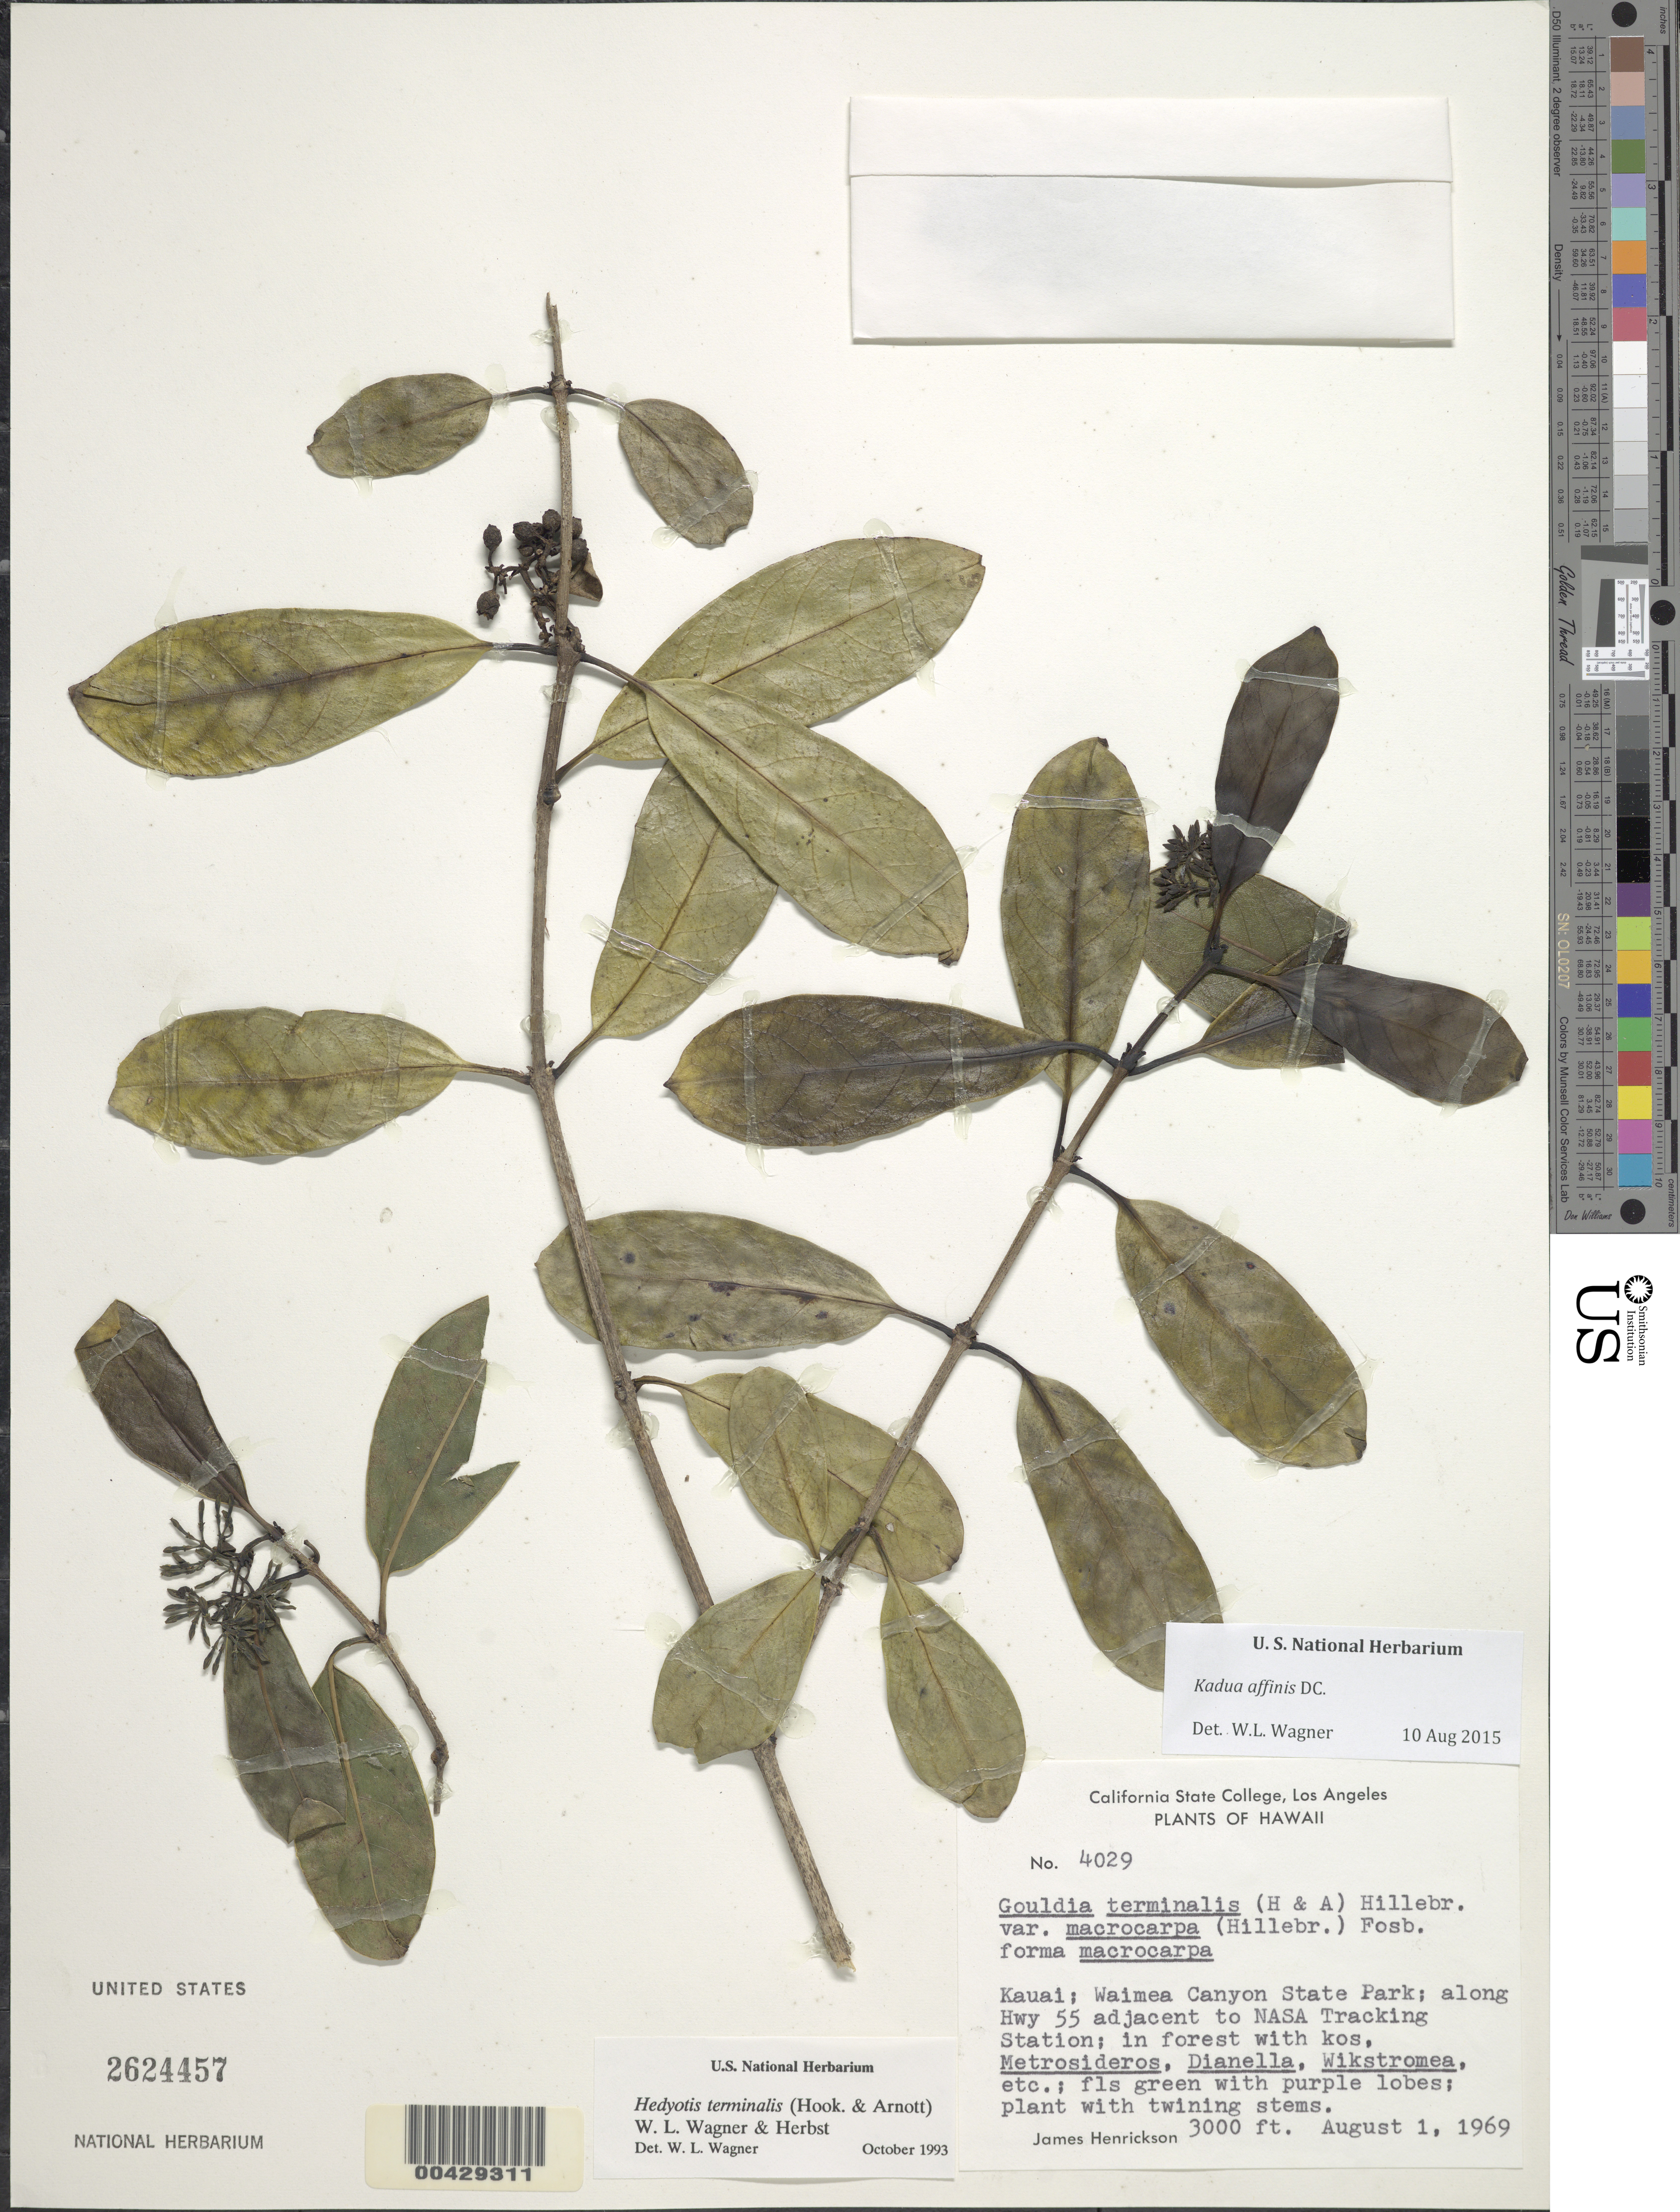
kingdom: Plantae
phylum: Tracheophyta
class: Magnoliopsida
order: Gentianales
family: Rubiaceae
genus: Kadua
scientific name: Kadua affinis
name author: DC.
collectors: J. S. Henrickson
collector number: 4029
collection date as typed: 1 Aug 1969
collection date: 1969-08-01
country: United States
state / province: Hawaii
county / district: Kauai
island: Kaua'i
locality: Waimea Canyon State Park, along Hwy 55 adjacent to NASA Tracking Station.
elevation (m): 914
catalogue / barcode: US 2624457